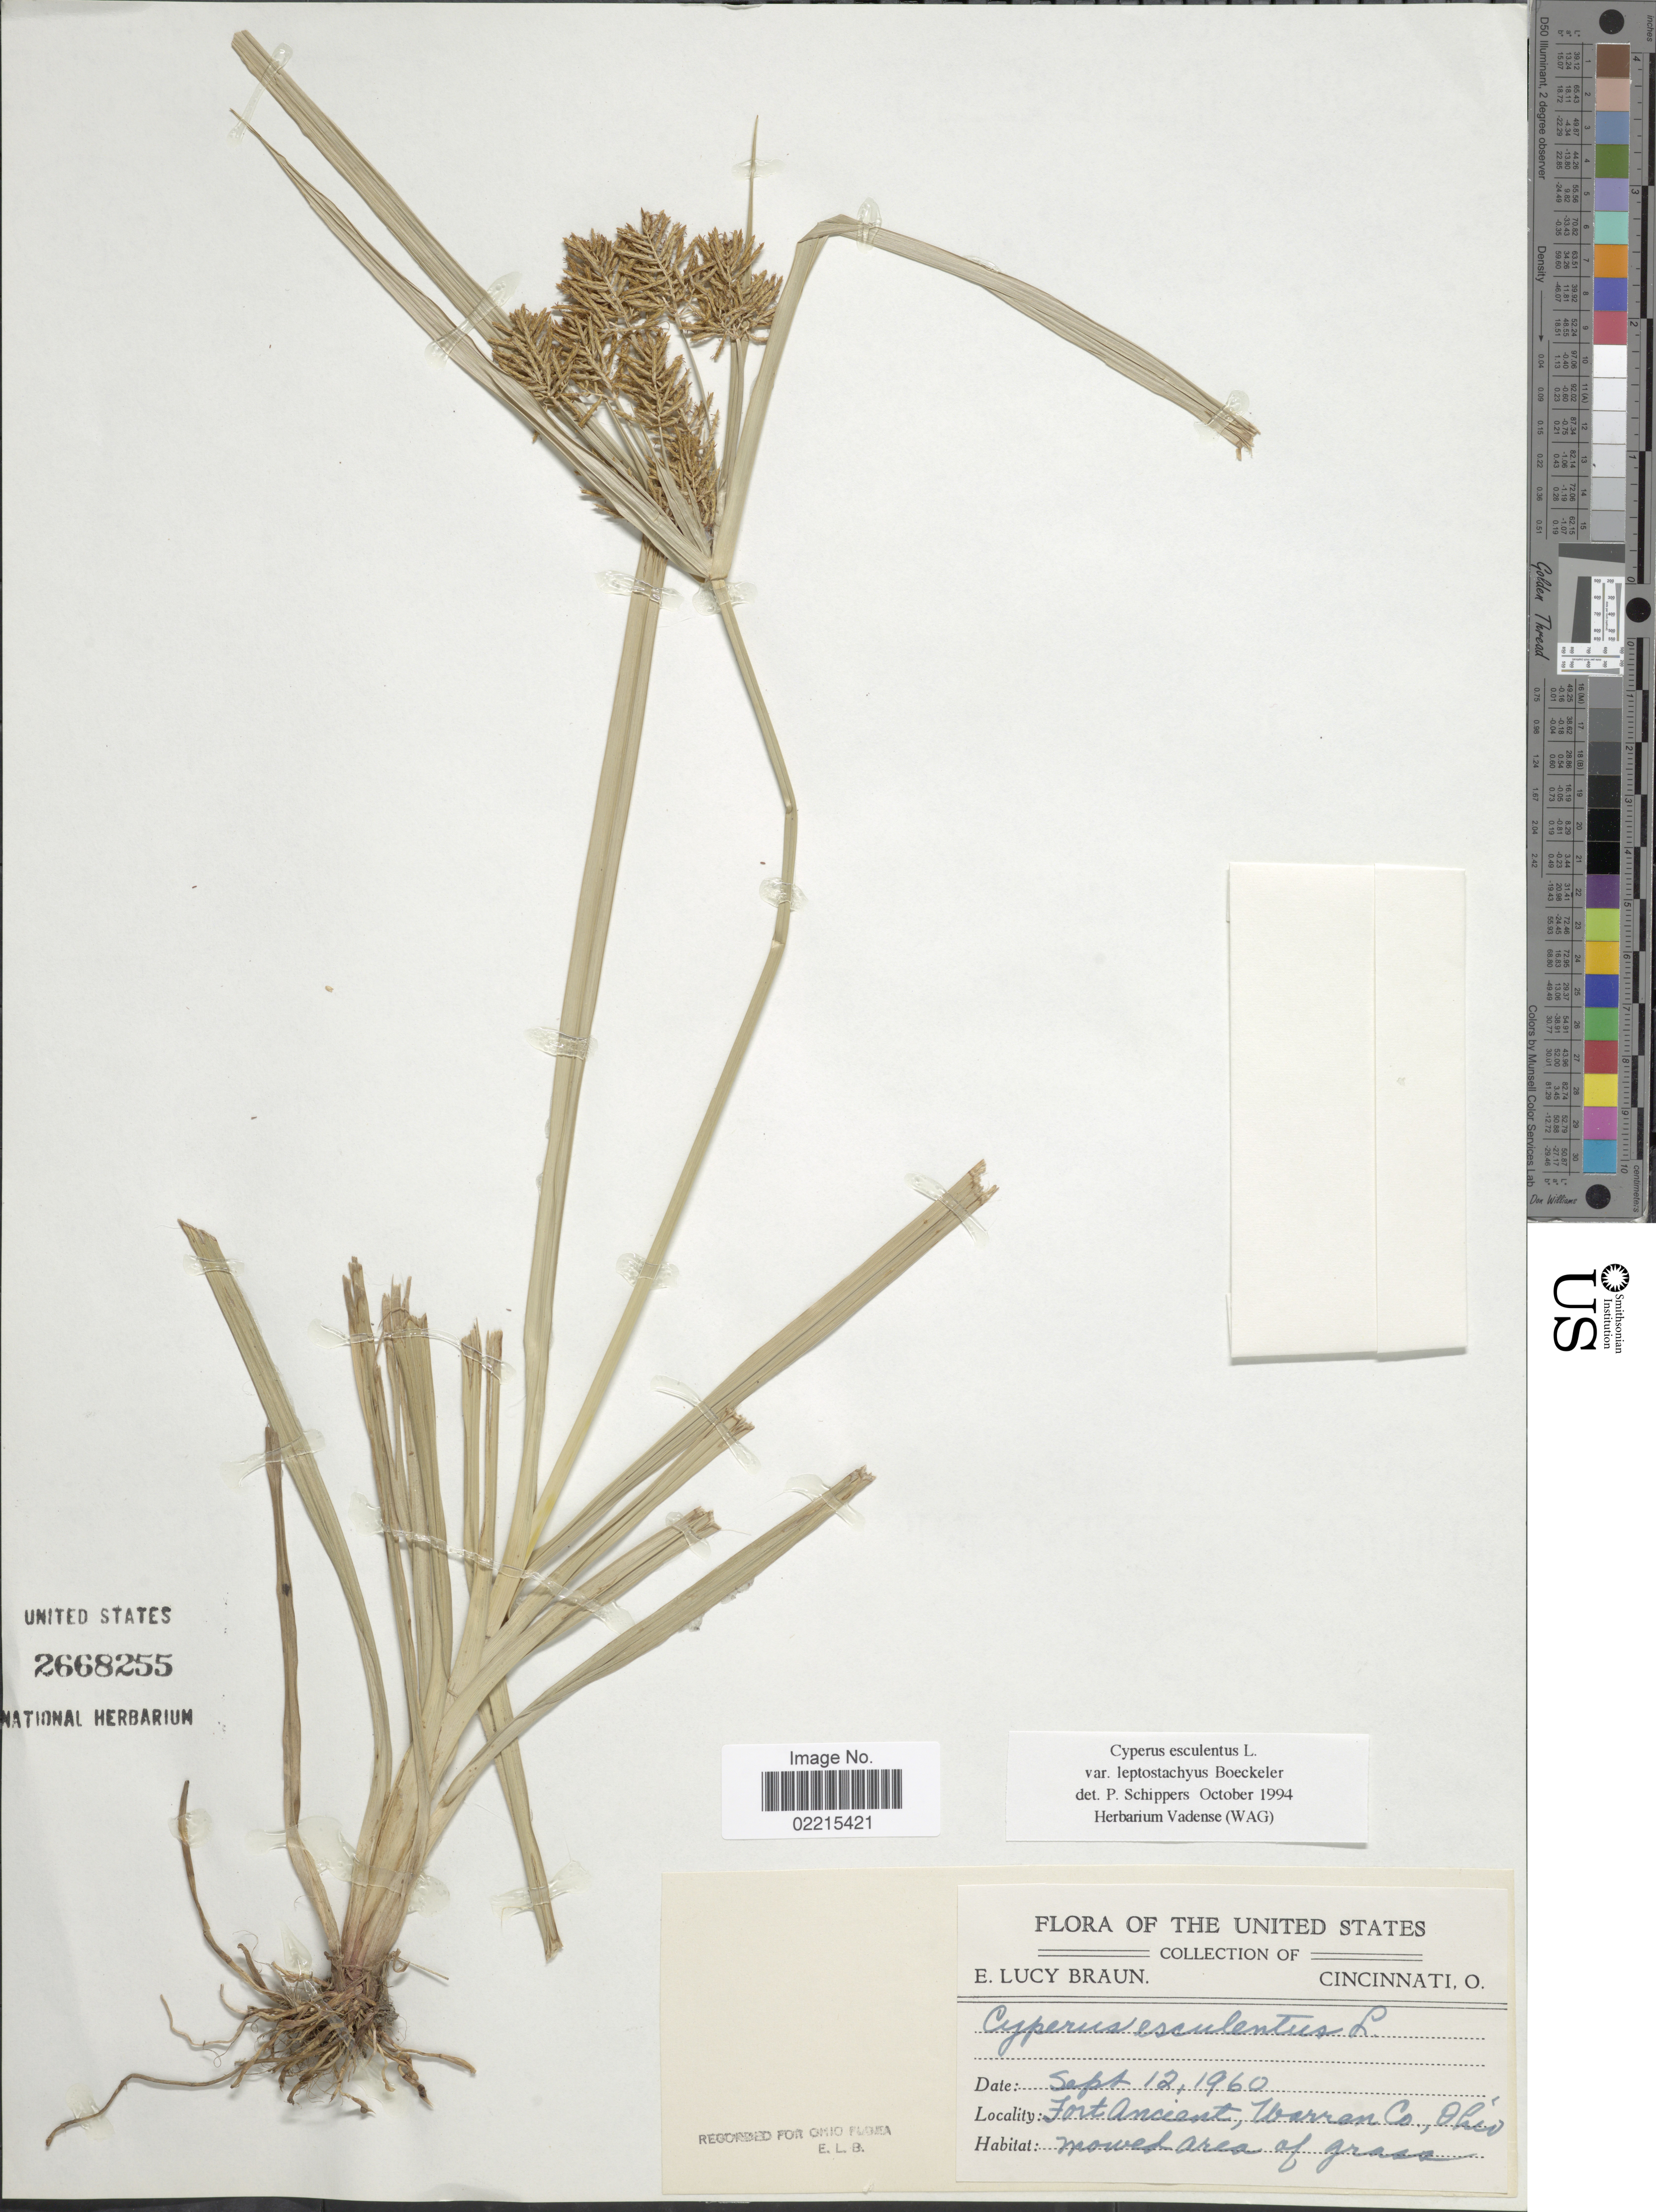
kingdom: Plantae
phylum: Tracheophyta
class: Liliopsida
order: Poales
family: Cyperaceae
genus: Cyperus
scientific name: Cyperus esculentus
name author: L.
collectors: E. L. Braun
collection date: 1960-09-12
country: United States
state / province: Ohio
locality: Fort Ancient, Warren Co, mowed area of grass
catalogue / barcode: US 2668255